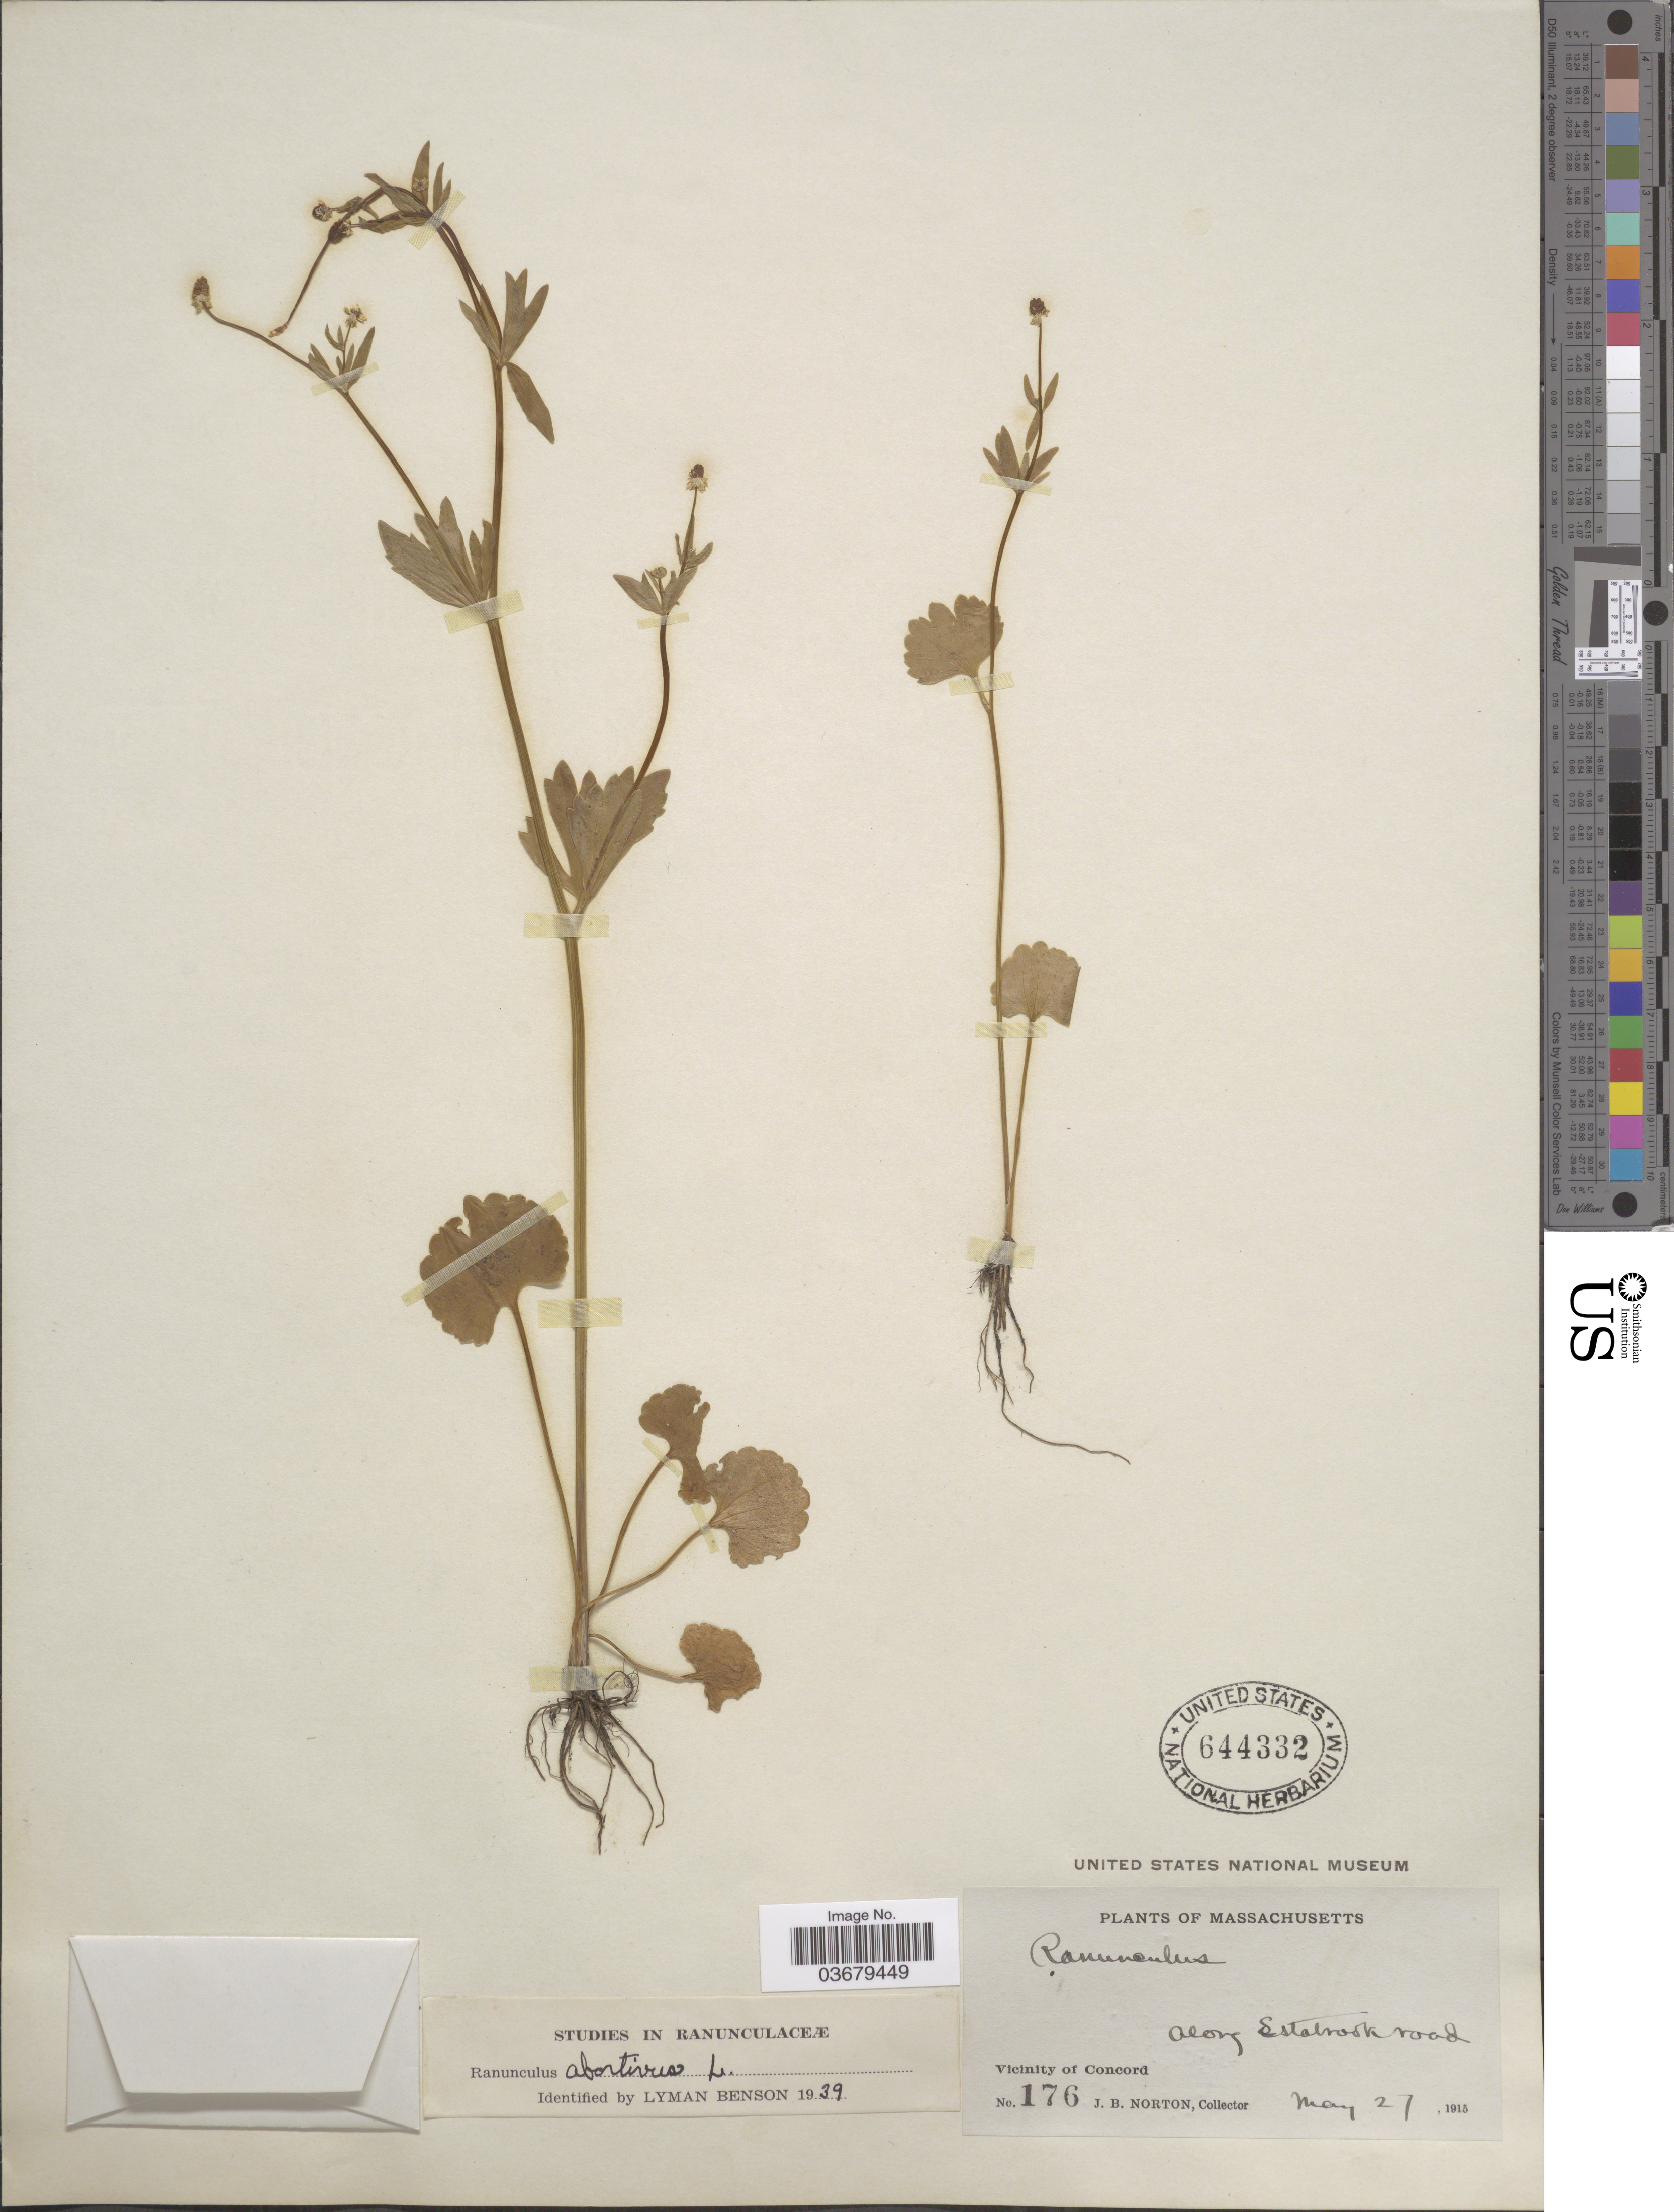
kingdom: Plantae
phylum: Tracheophyta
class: Magnoliopsida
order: Ranunculales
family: Ranunculaceae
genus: Ranunculus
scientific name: Ranunculus abortivus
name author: L.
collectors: J. B. Norton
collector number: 176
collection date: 1915-05-27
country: United States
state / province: Massachusetts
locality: Vicinity of Concord. Along Estabrook road.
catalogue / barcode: US 644332